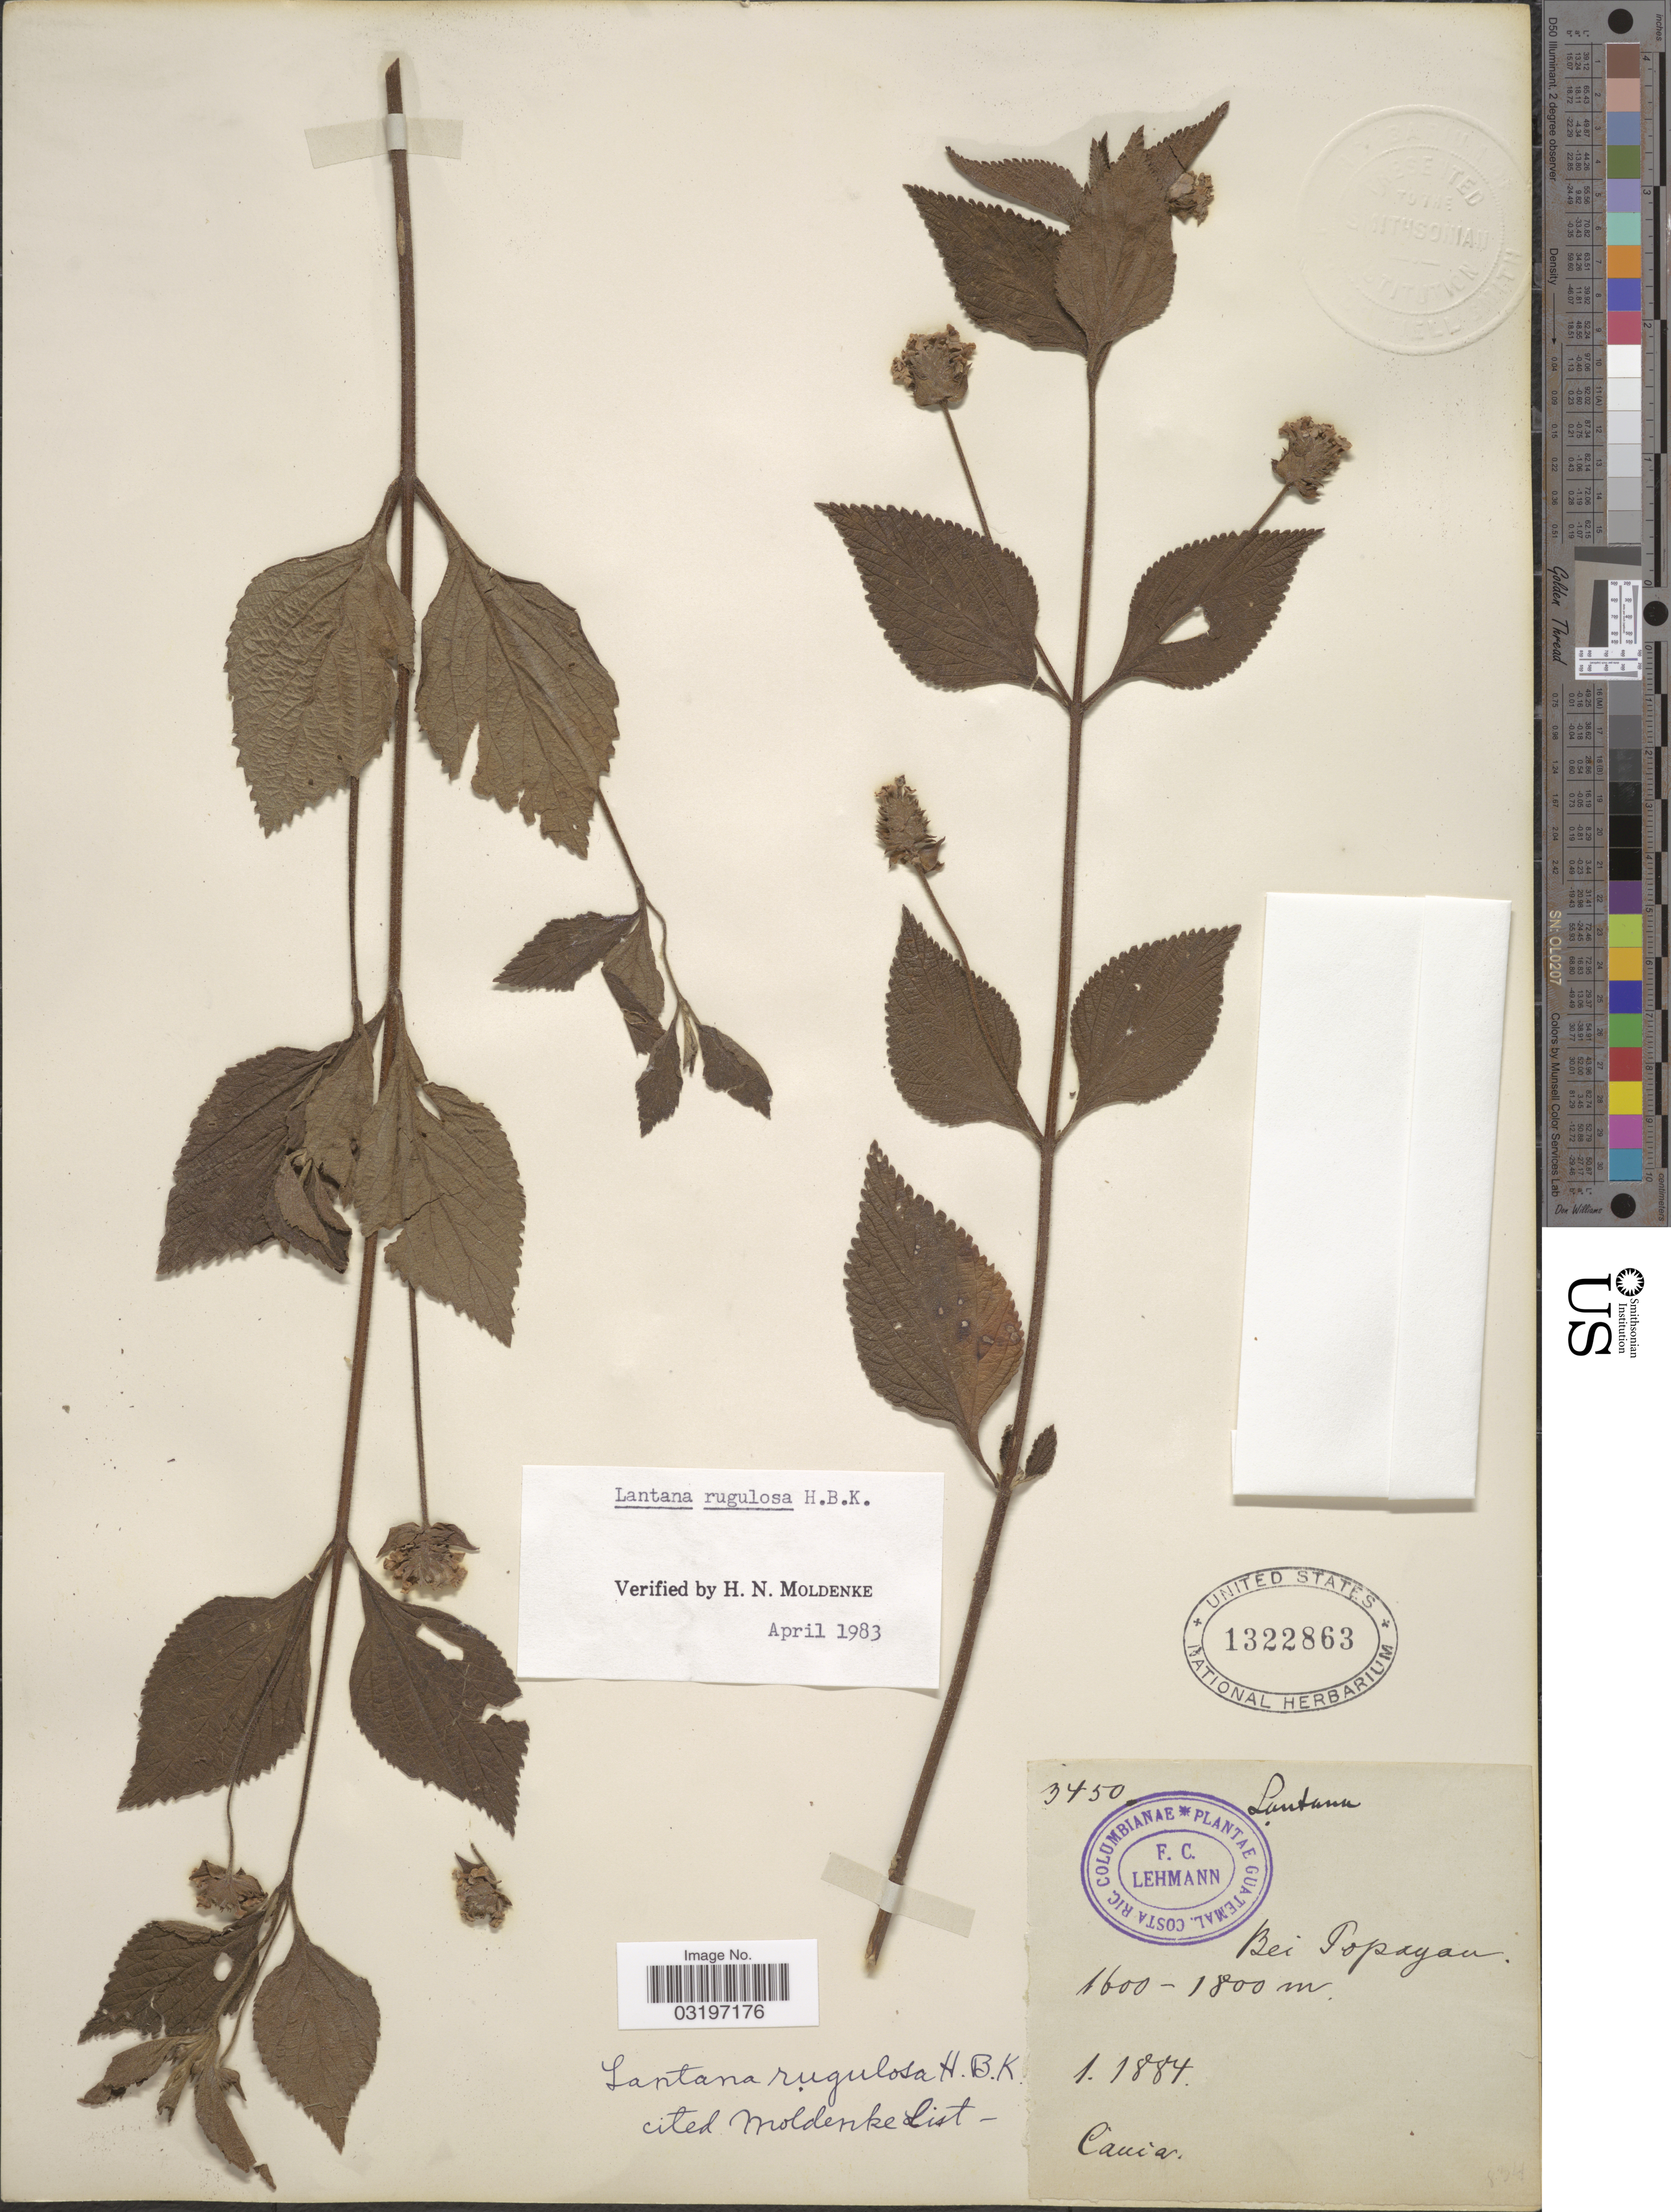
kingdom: Plantae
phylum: Tracheophyta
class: Magnoliopsida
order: Lamiales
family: Verbenaceae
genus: Lantana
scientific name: Lantana rugulosa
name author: Kunth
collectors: F. C. Lehmann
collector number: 3450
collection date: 1884-01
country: Colombia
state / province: Cauca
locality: Bei Popayan.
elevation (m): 1600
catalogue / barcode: US 1322863